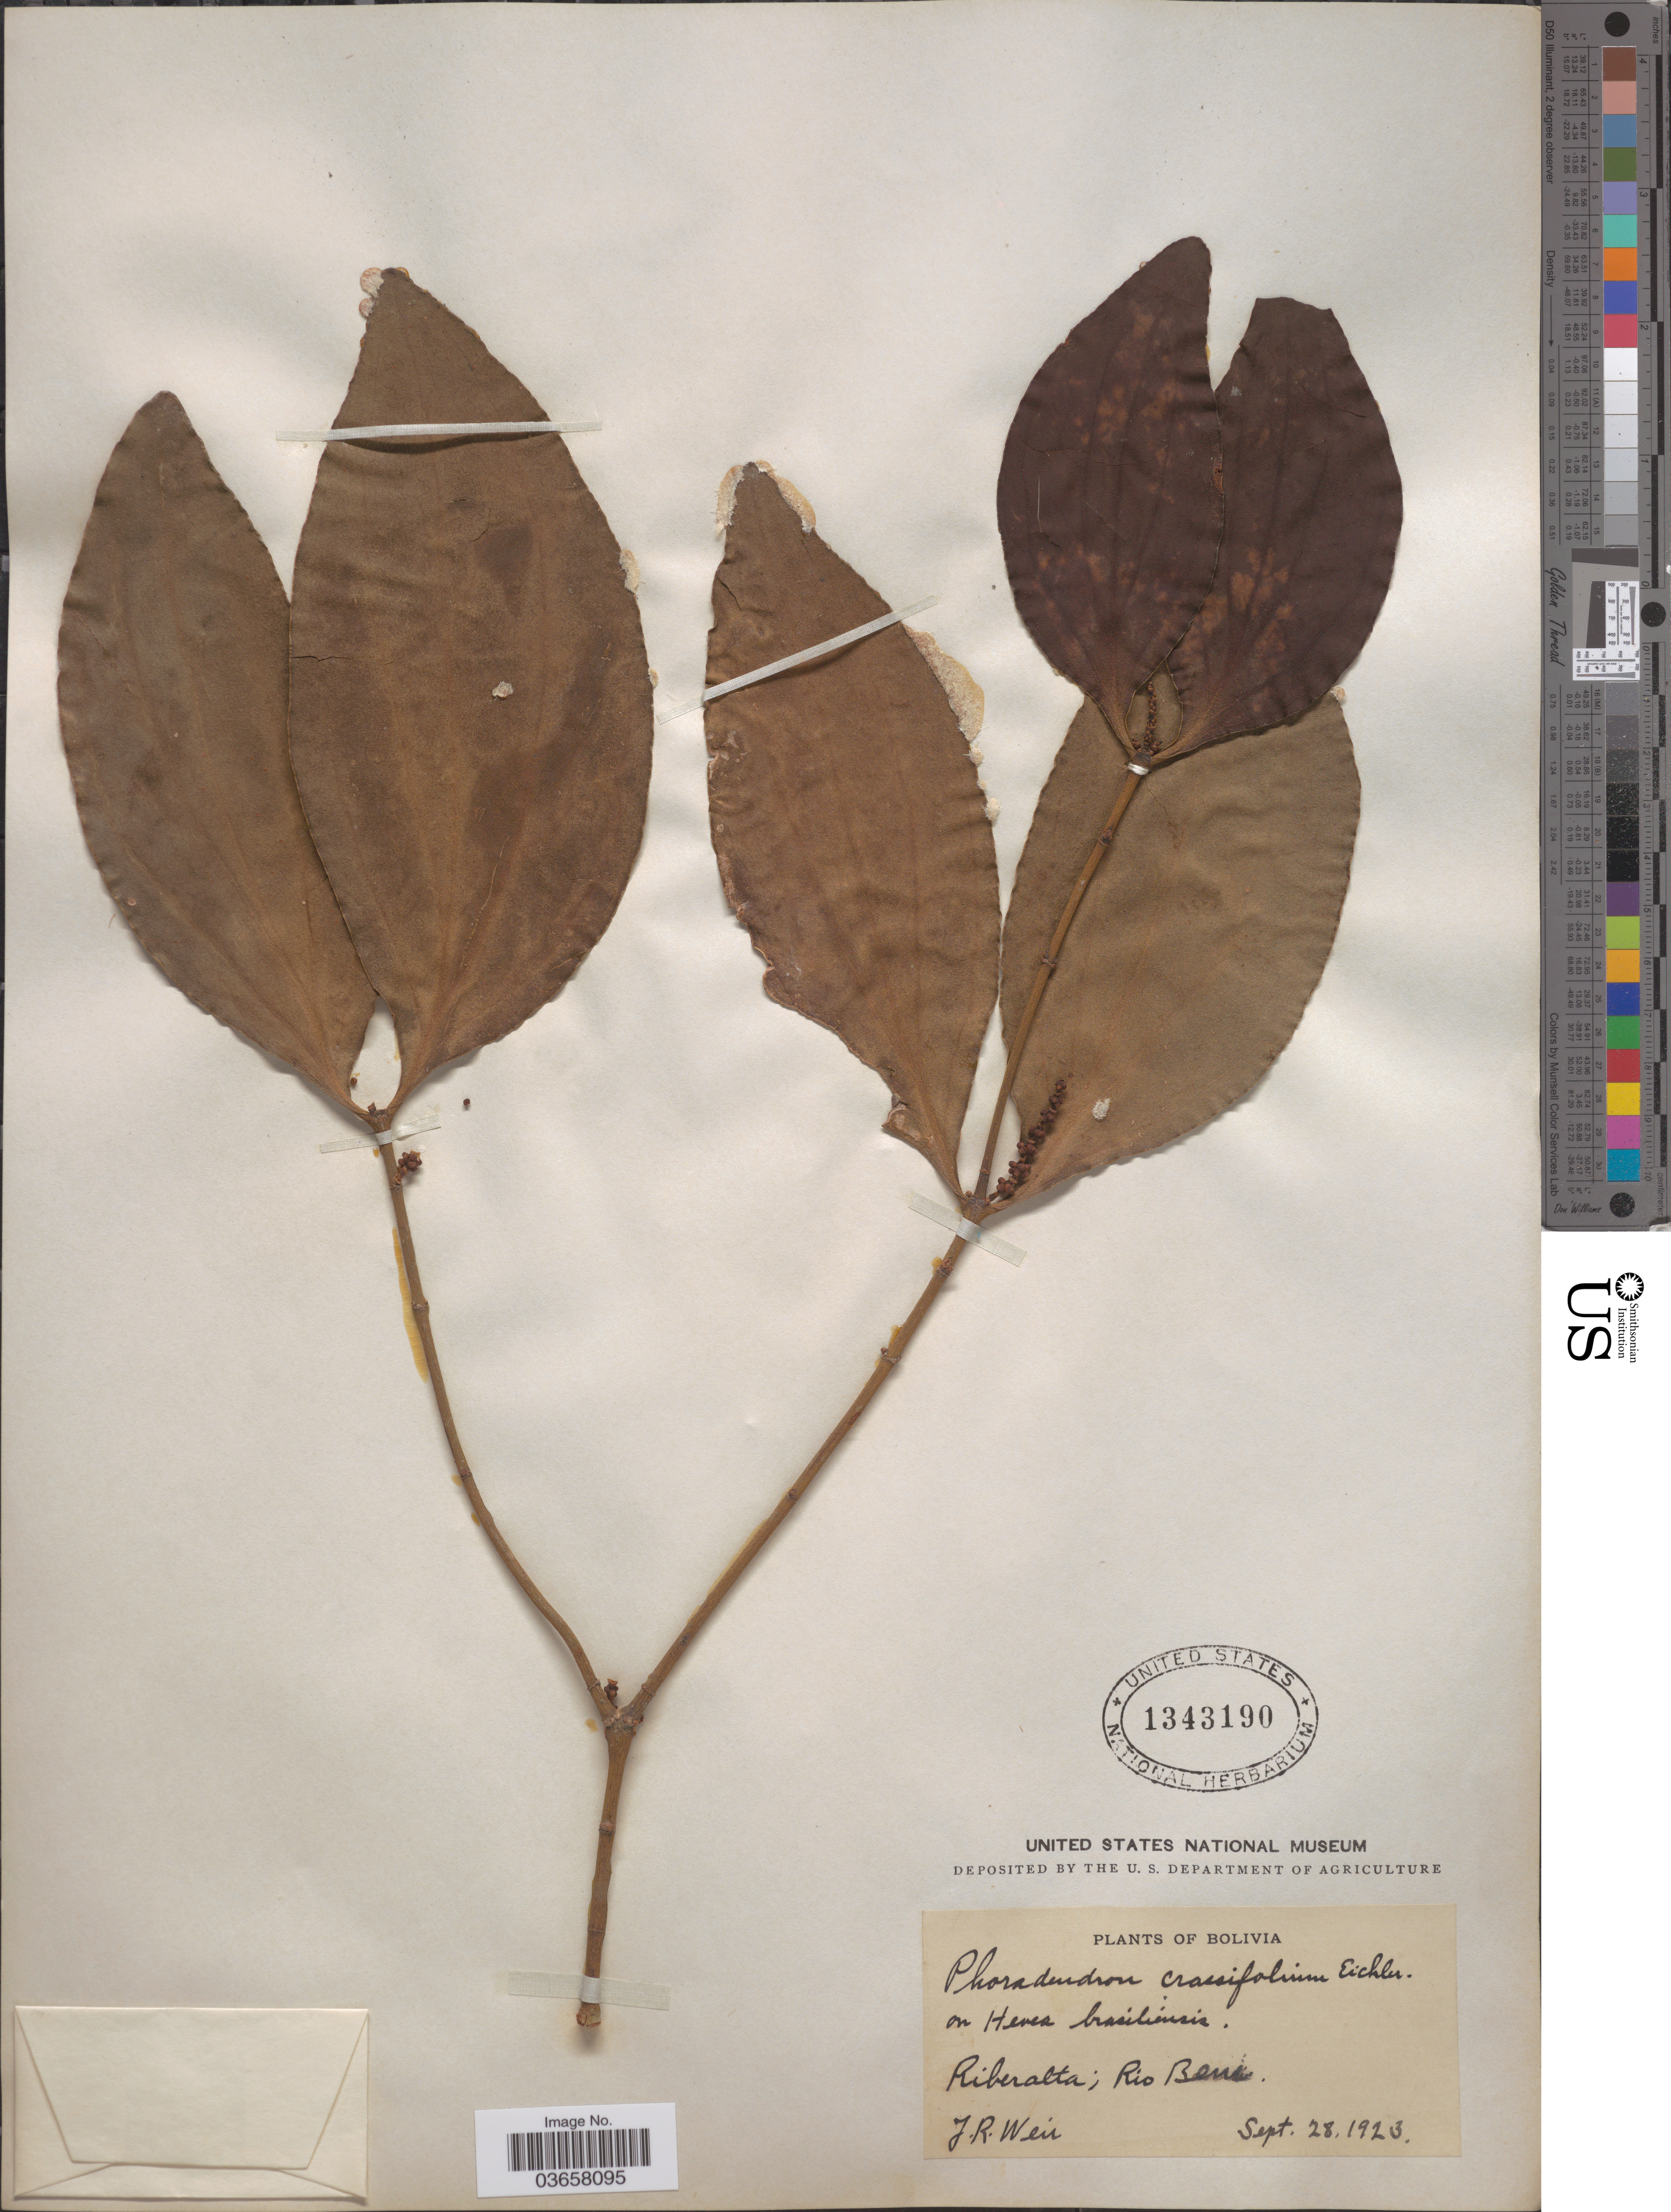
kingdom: Plantae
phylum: Tracheophyta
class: Magnoliopsida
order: Santalales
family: Viscaceae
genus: Phoradendron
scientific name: Phoradendron crassifolium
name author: (Pohl ex DC.) Eichler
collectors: J. Weir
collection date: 1923-09-28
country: Bolivia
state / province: Beni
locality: Riberalta; Rio Beni.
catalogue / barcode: US 1343190